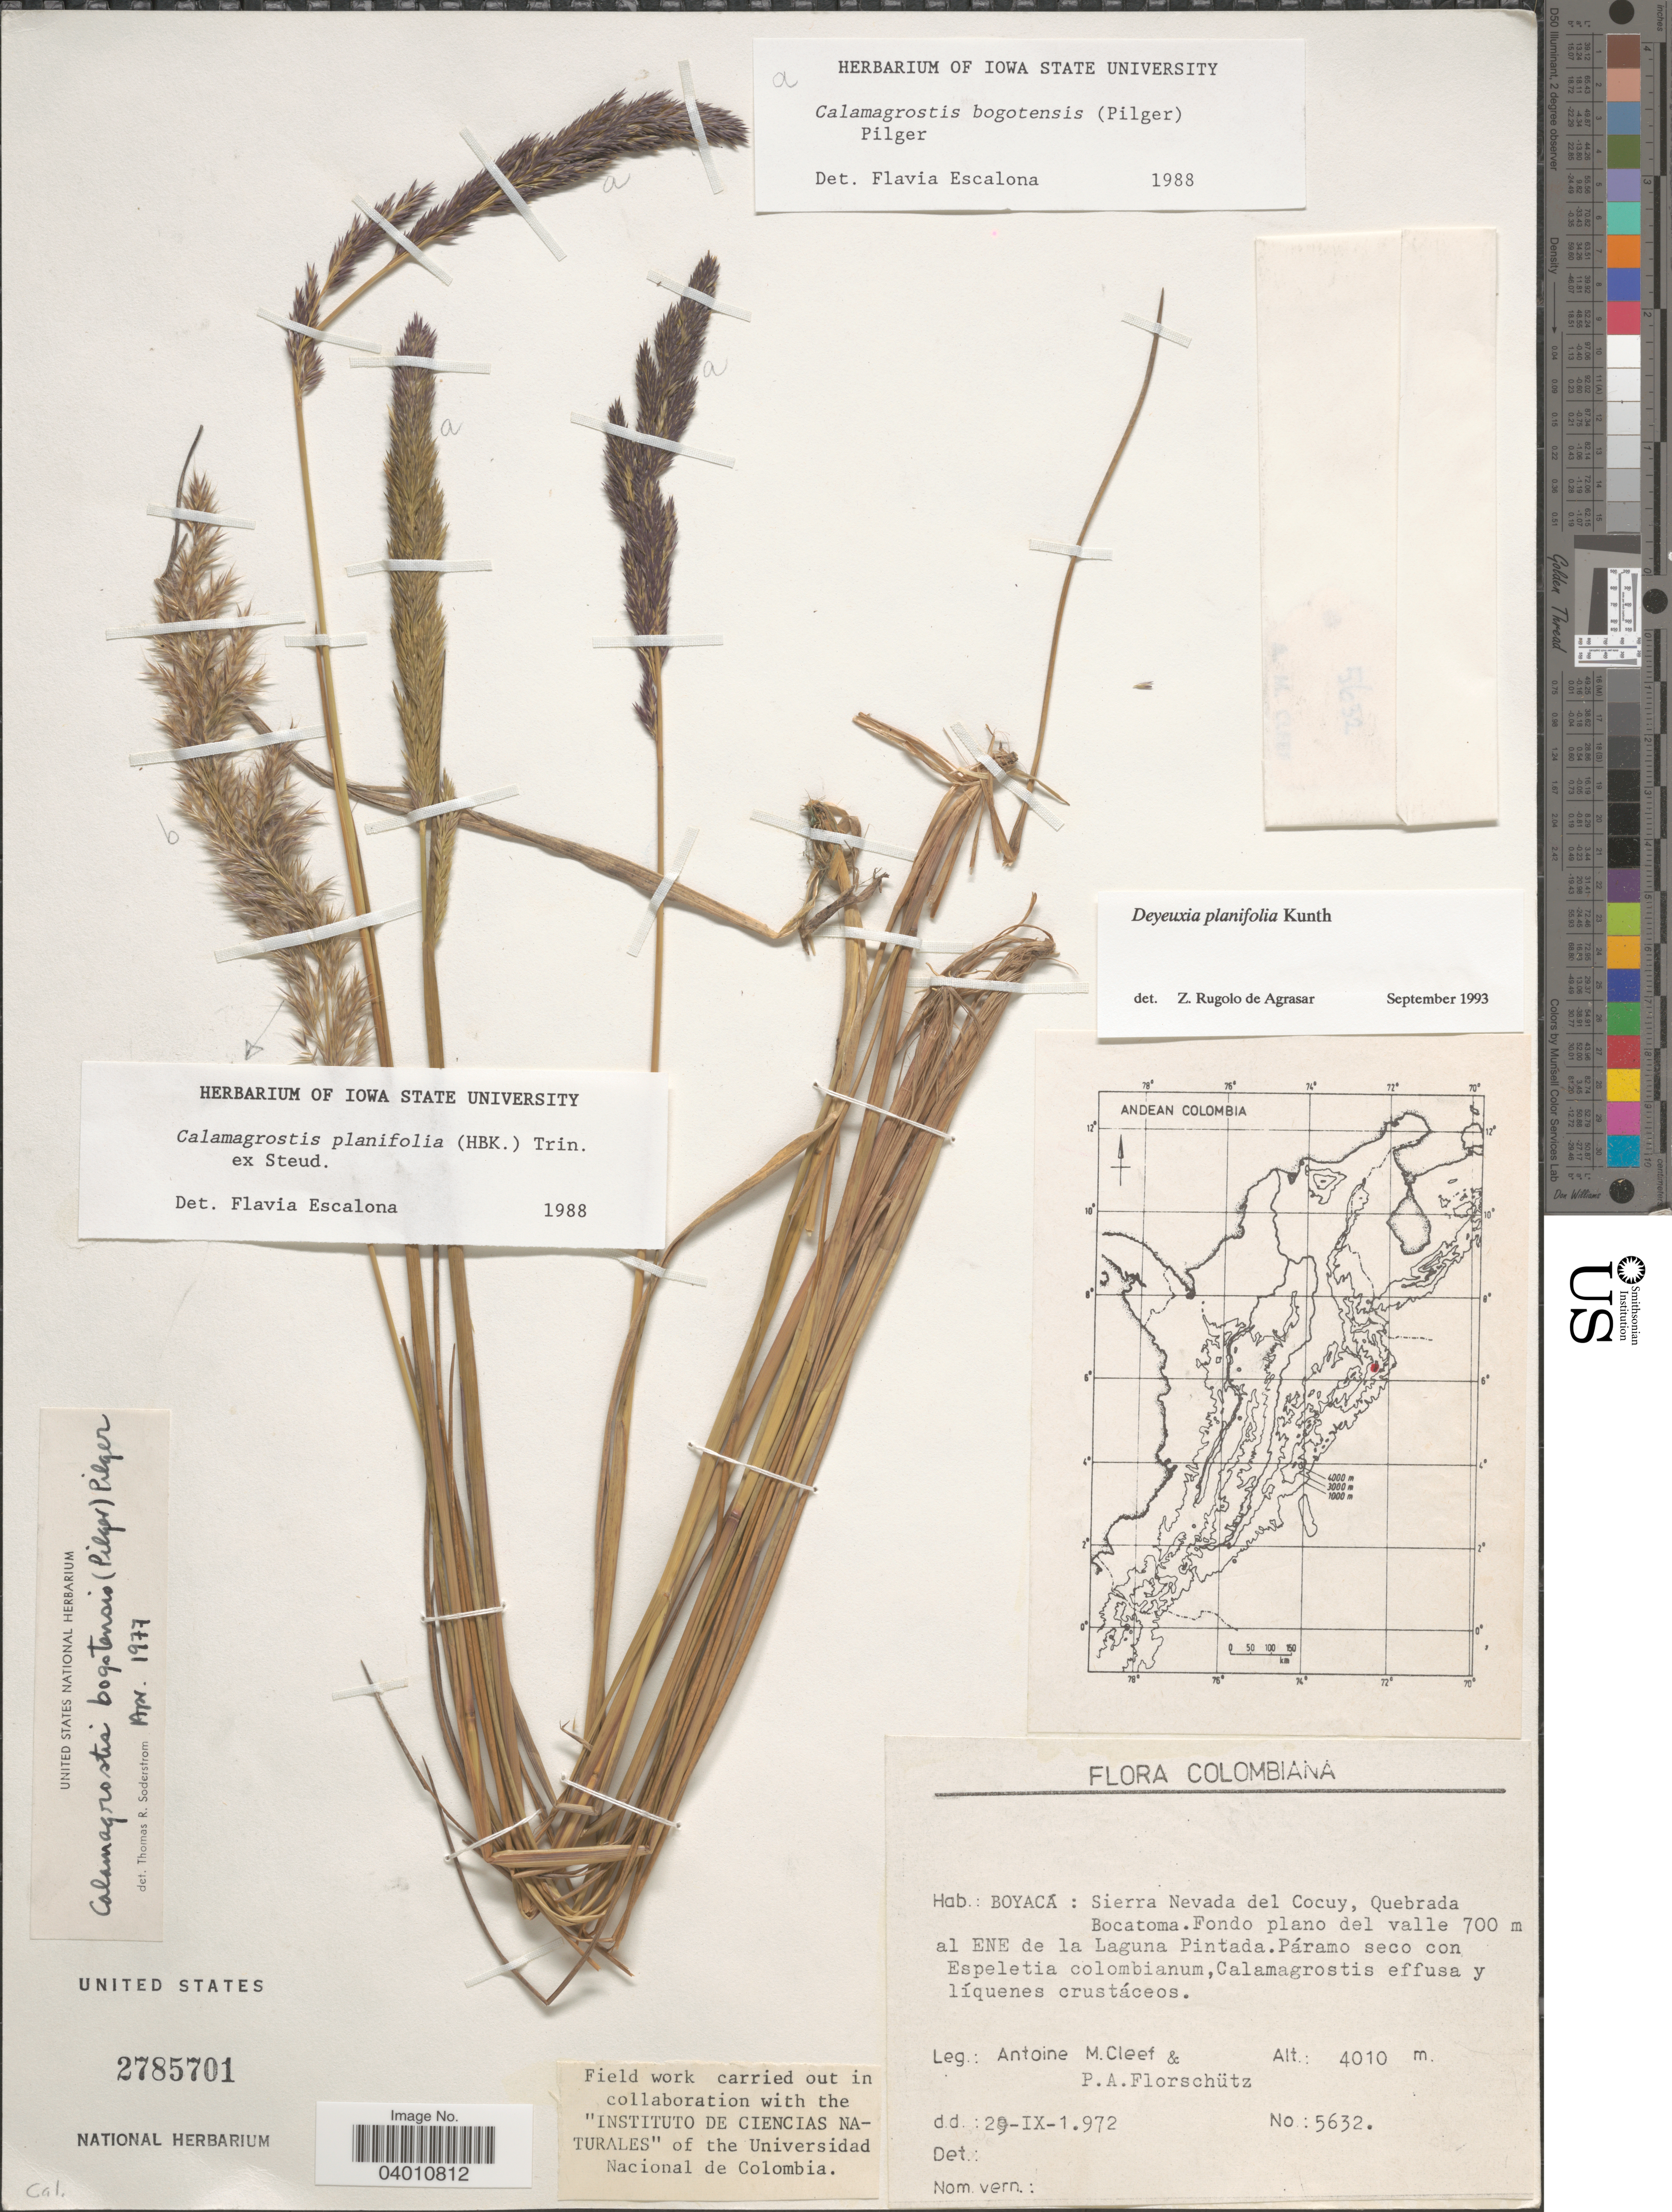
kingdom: Plantae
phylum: Tracheophyta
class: Liliopsida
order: Poales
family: Poaceae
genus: Peyritschia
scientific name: Peyritschia planifolia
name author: (Kunth) P.M. Peterson et al.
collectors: A. M. Cleef & P. Florschütz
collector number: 5632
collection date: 1972-09-29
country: Colombia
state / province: Boyacá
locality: Sierra Nevada del Cocuy, Quebrada Bocatoma. Fondo plano del valle 700 m al ENE de la Laguna Pintada.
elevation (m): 4010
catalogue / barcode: US 2785701